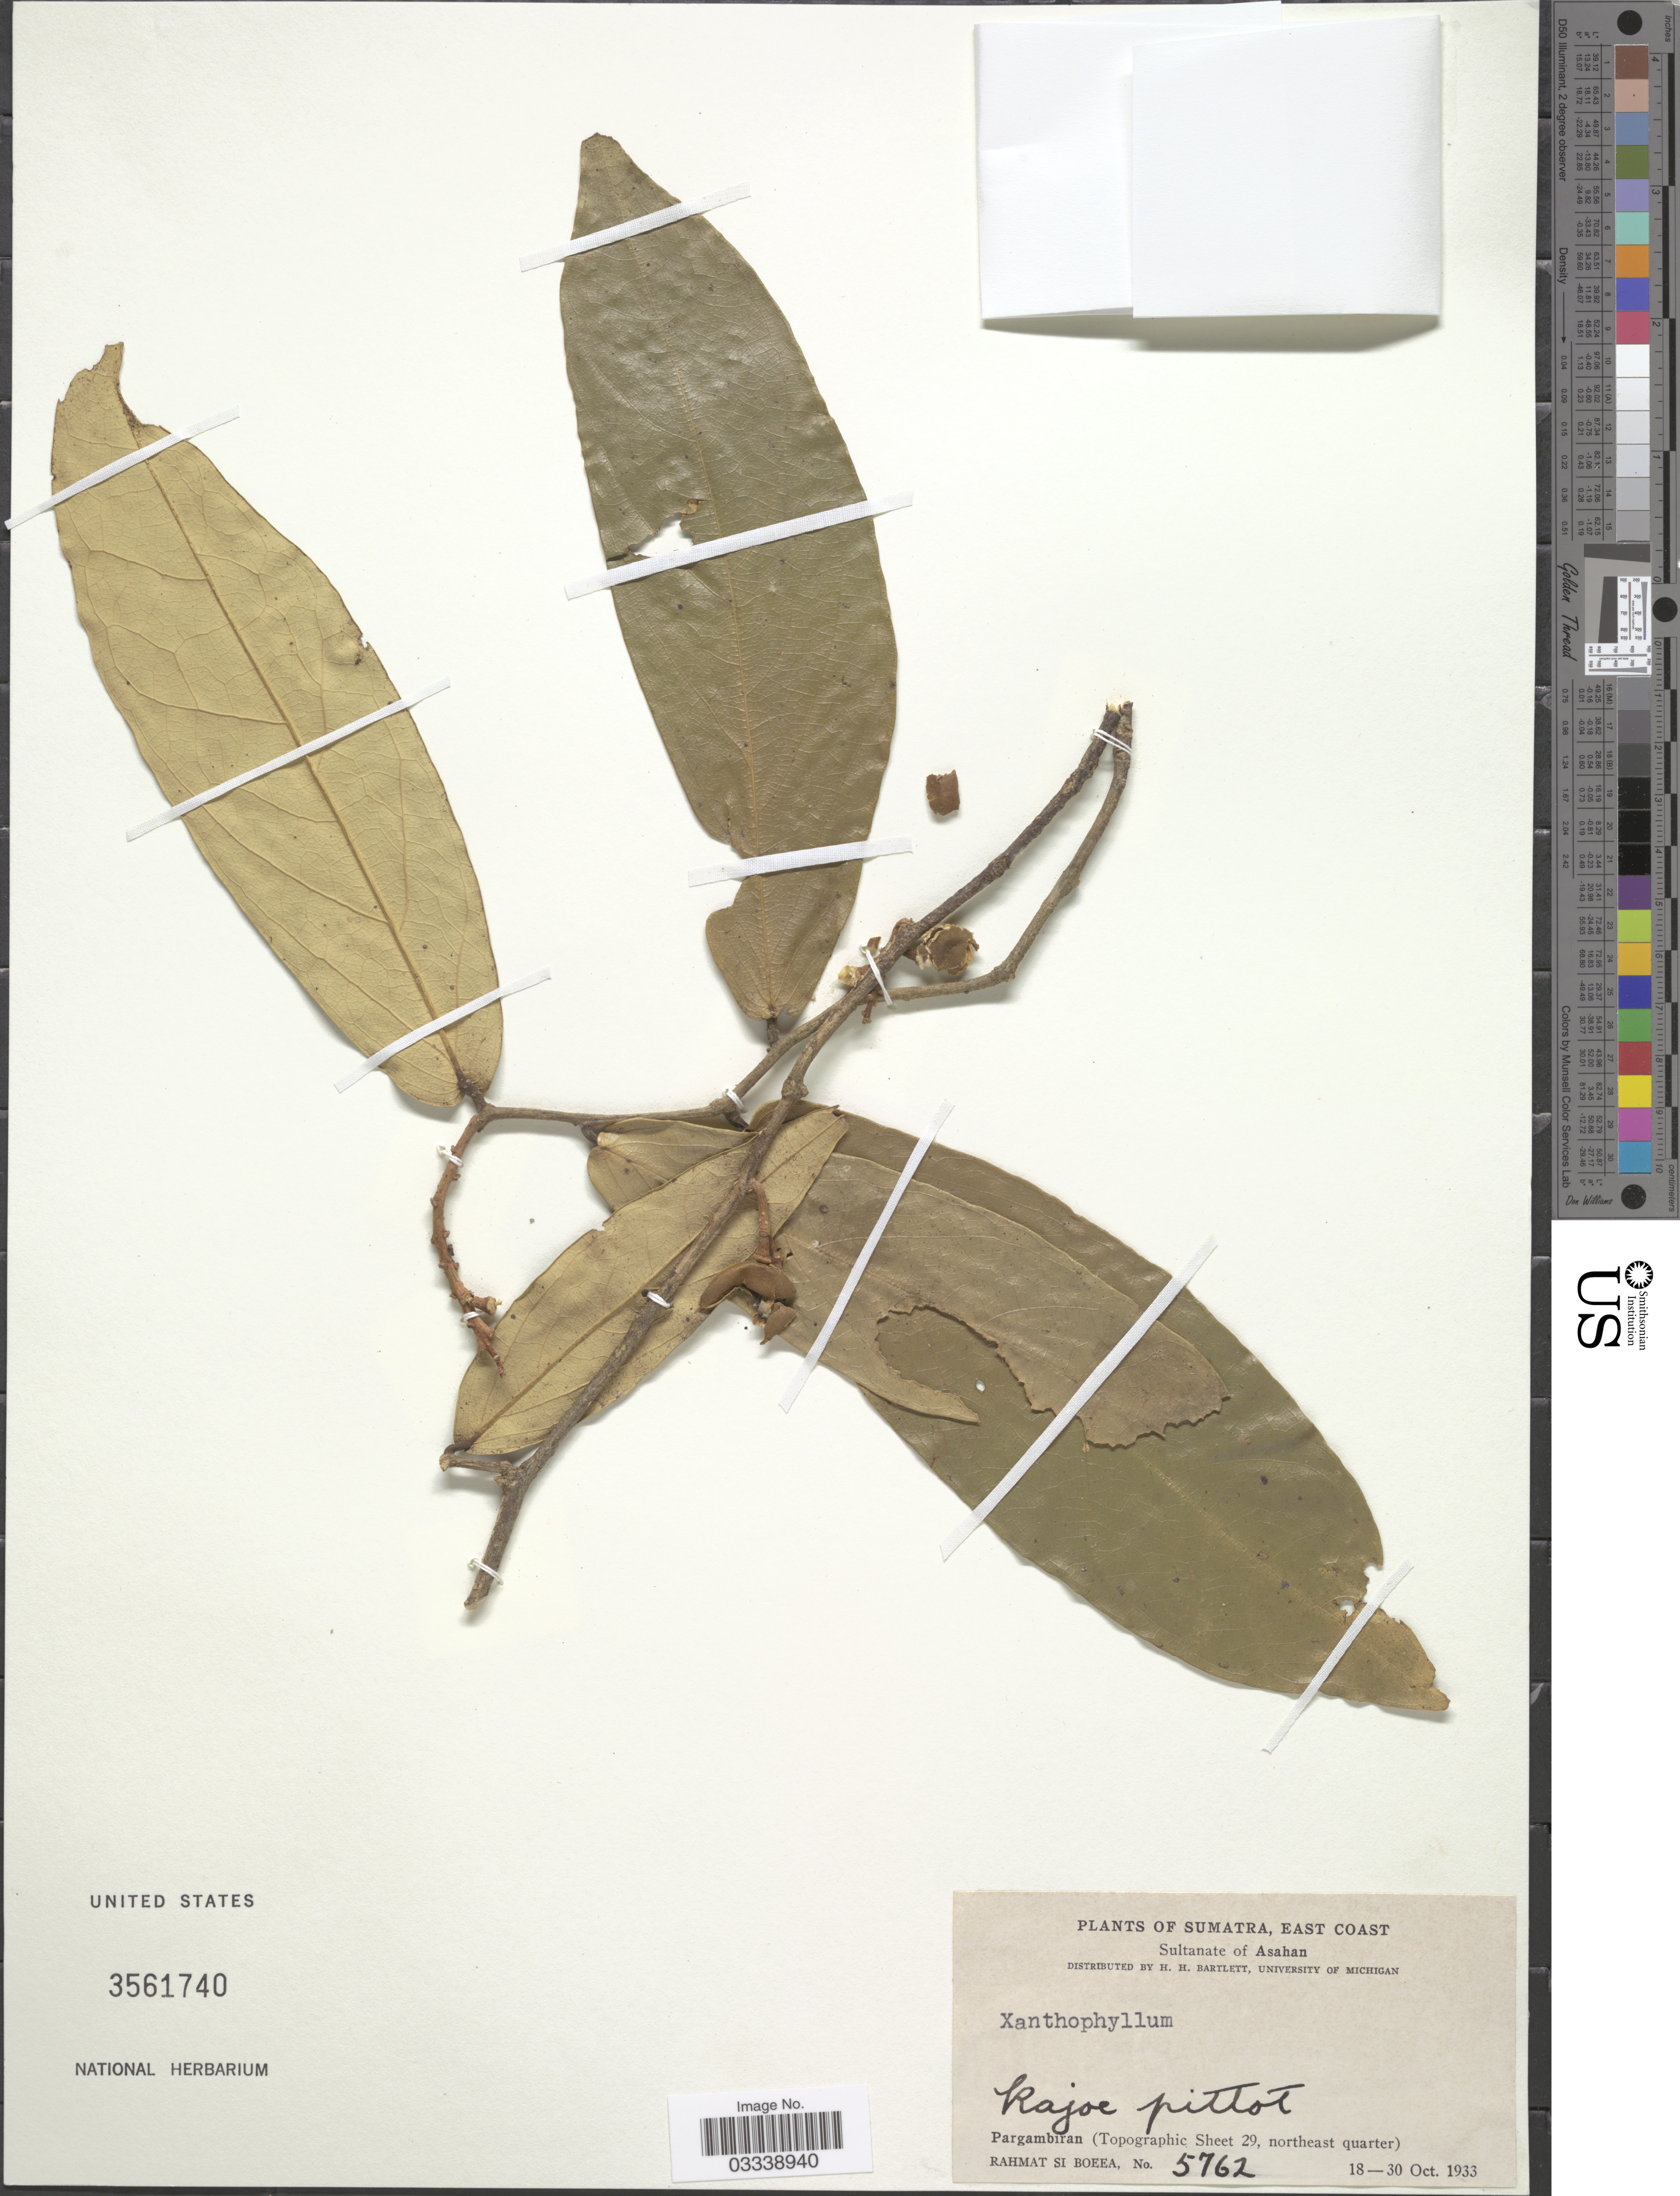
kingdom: Plantae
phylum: Tracheophyta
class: Magnoliopsida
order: Fabales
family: Polygalaceae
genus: Xanthophyllum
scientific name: Xanthophyllum sp.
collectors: Rahmat Si Boeea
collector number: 5762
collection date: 1933-10-18/1933-10-30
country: Indonesia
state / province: Sumatra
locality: East Coast. Sultanate of Asahan. Pargambiran (Topographic Sheet 29, northeast quarter).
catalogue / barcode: US 3561740